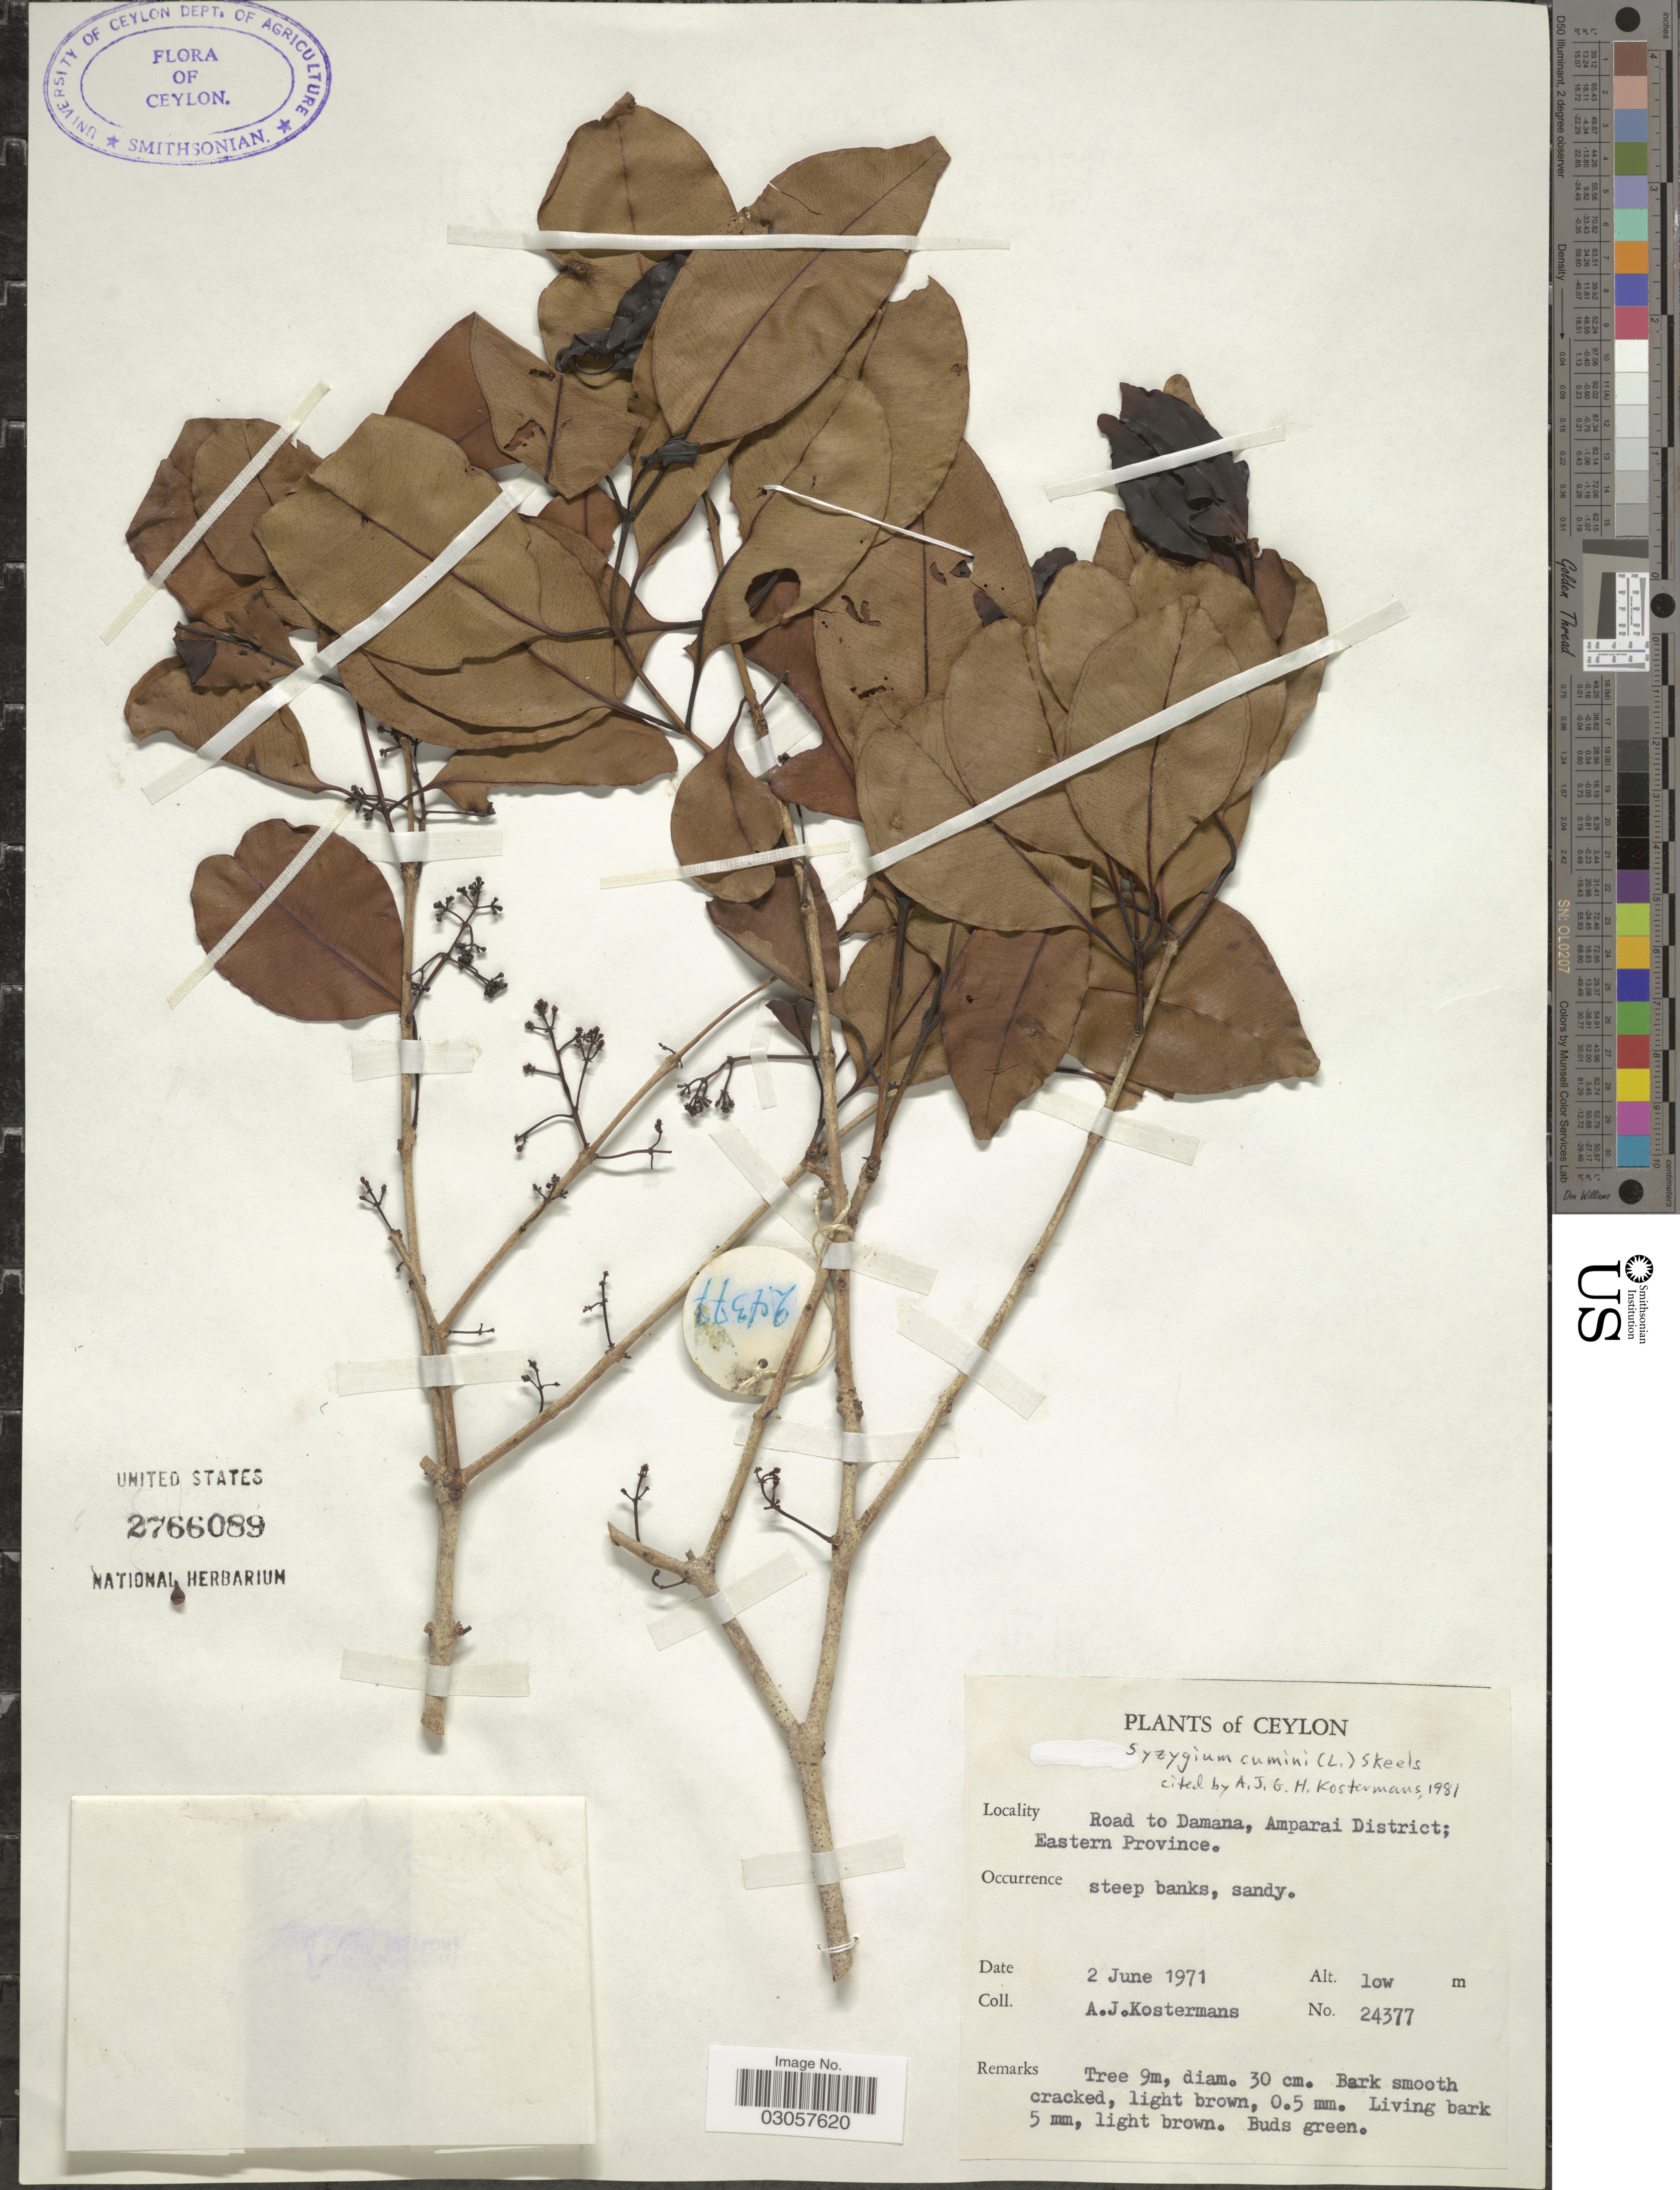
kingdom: Plantae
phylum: Tracheophyta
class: Magnoliopsida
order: Myrtales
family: Myrtaceae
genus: Syzygium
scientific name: Syzygium cumini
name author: (L.) Skeels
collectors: A. J. G. Kostermans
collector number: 24377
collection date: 1971-06-02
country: Sri Lanka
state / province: Eastern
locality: Ceylon. Road to Damana, Amparai District.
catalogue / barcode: US 2766089